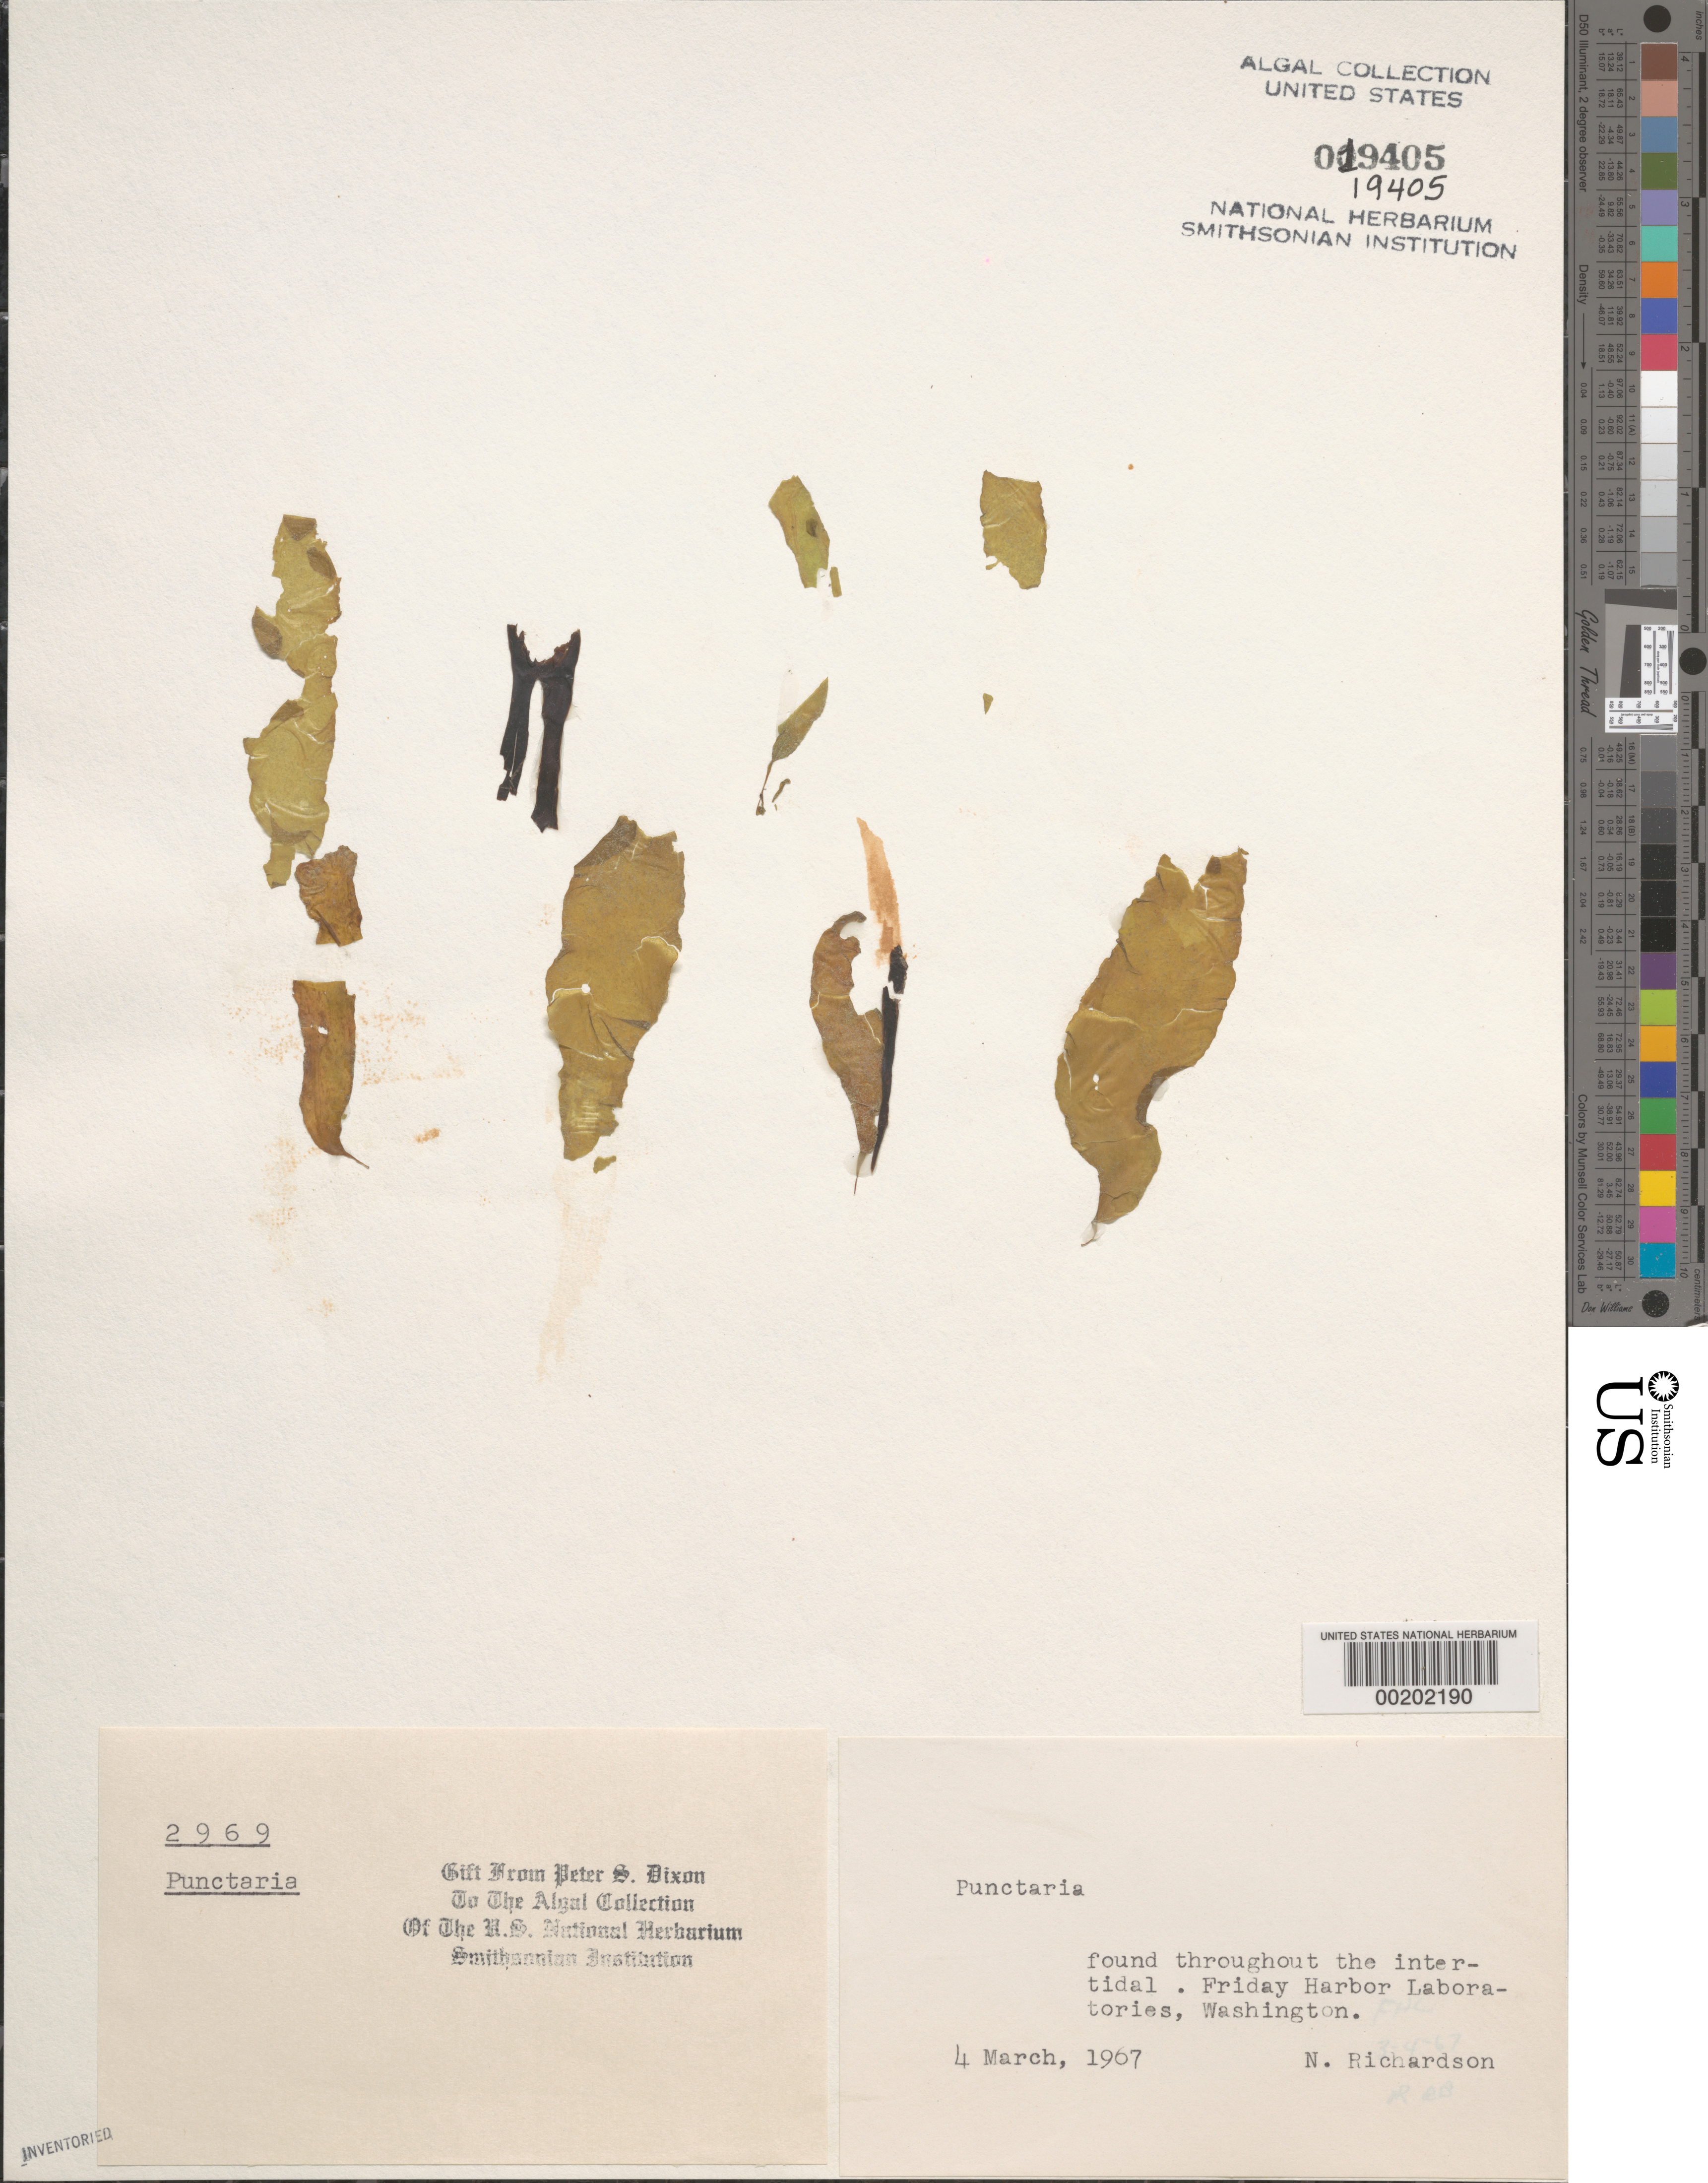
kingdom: Chromista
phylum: Ochrophyta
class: Phaeophyceae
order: Dictyosiphonales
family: Punctariaceae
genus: Punctaria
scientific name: Punctaria sp.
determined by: Dixon, P. S.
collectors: N. Richardson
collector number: PSD 2969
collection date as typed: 04 Mar 1967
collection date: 1967-03-04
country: United States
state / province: Washington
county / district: San Juan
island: San Juan Island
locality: Friday Harbor Laboratories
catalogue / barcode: US 19405